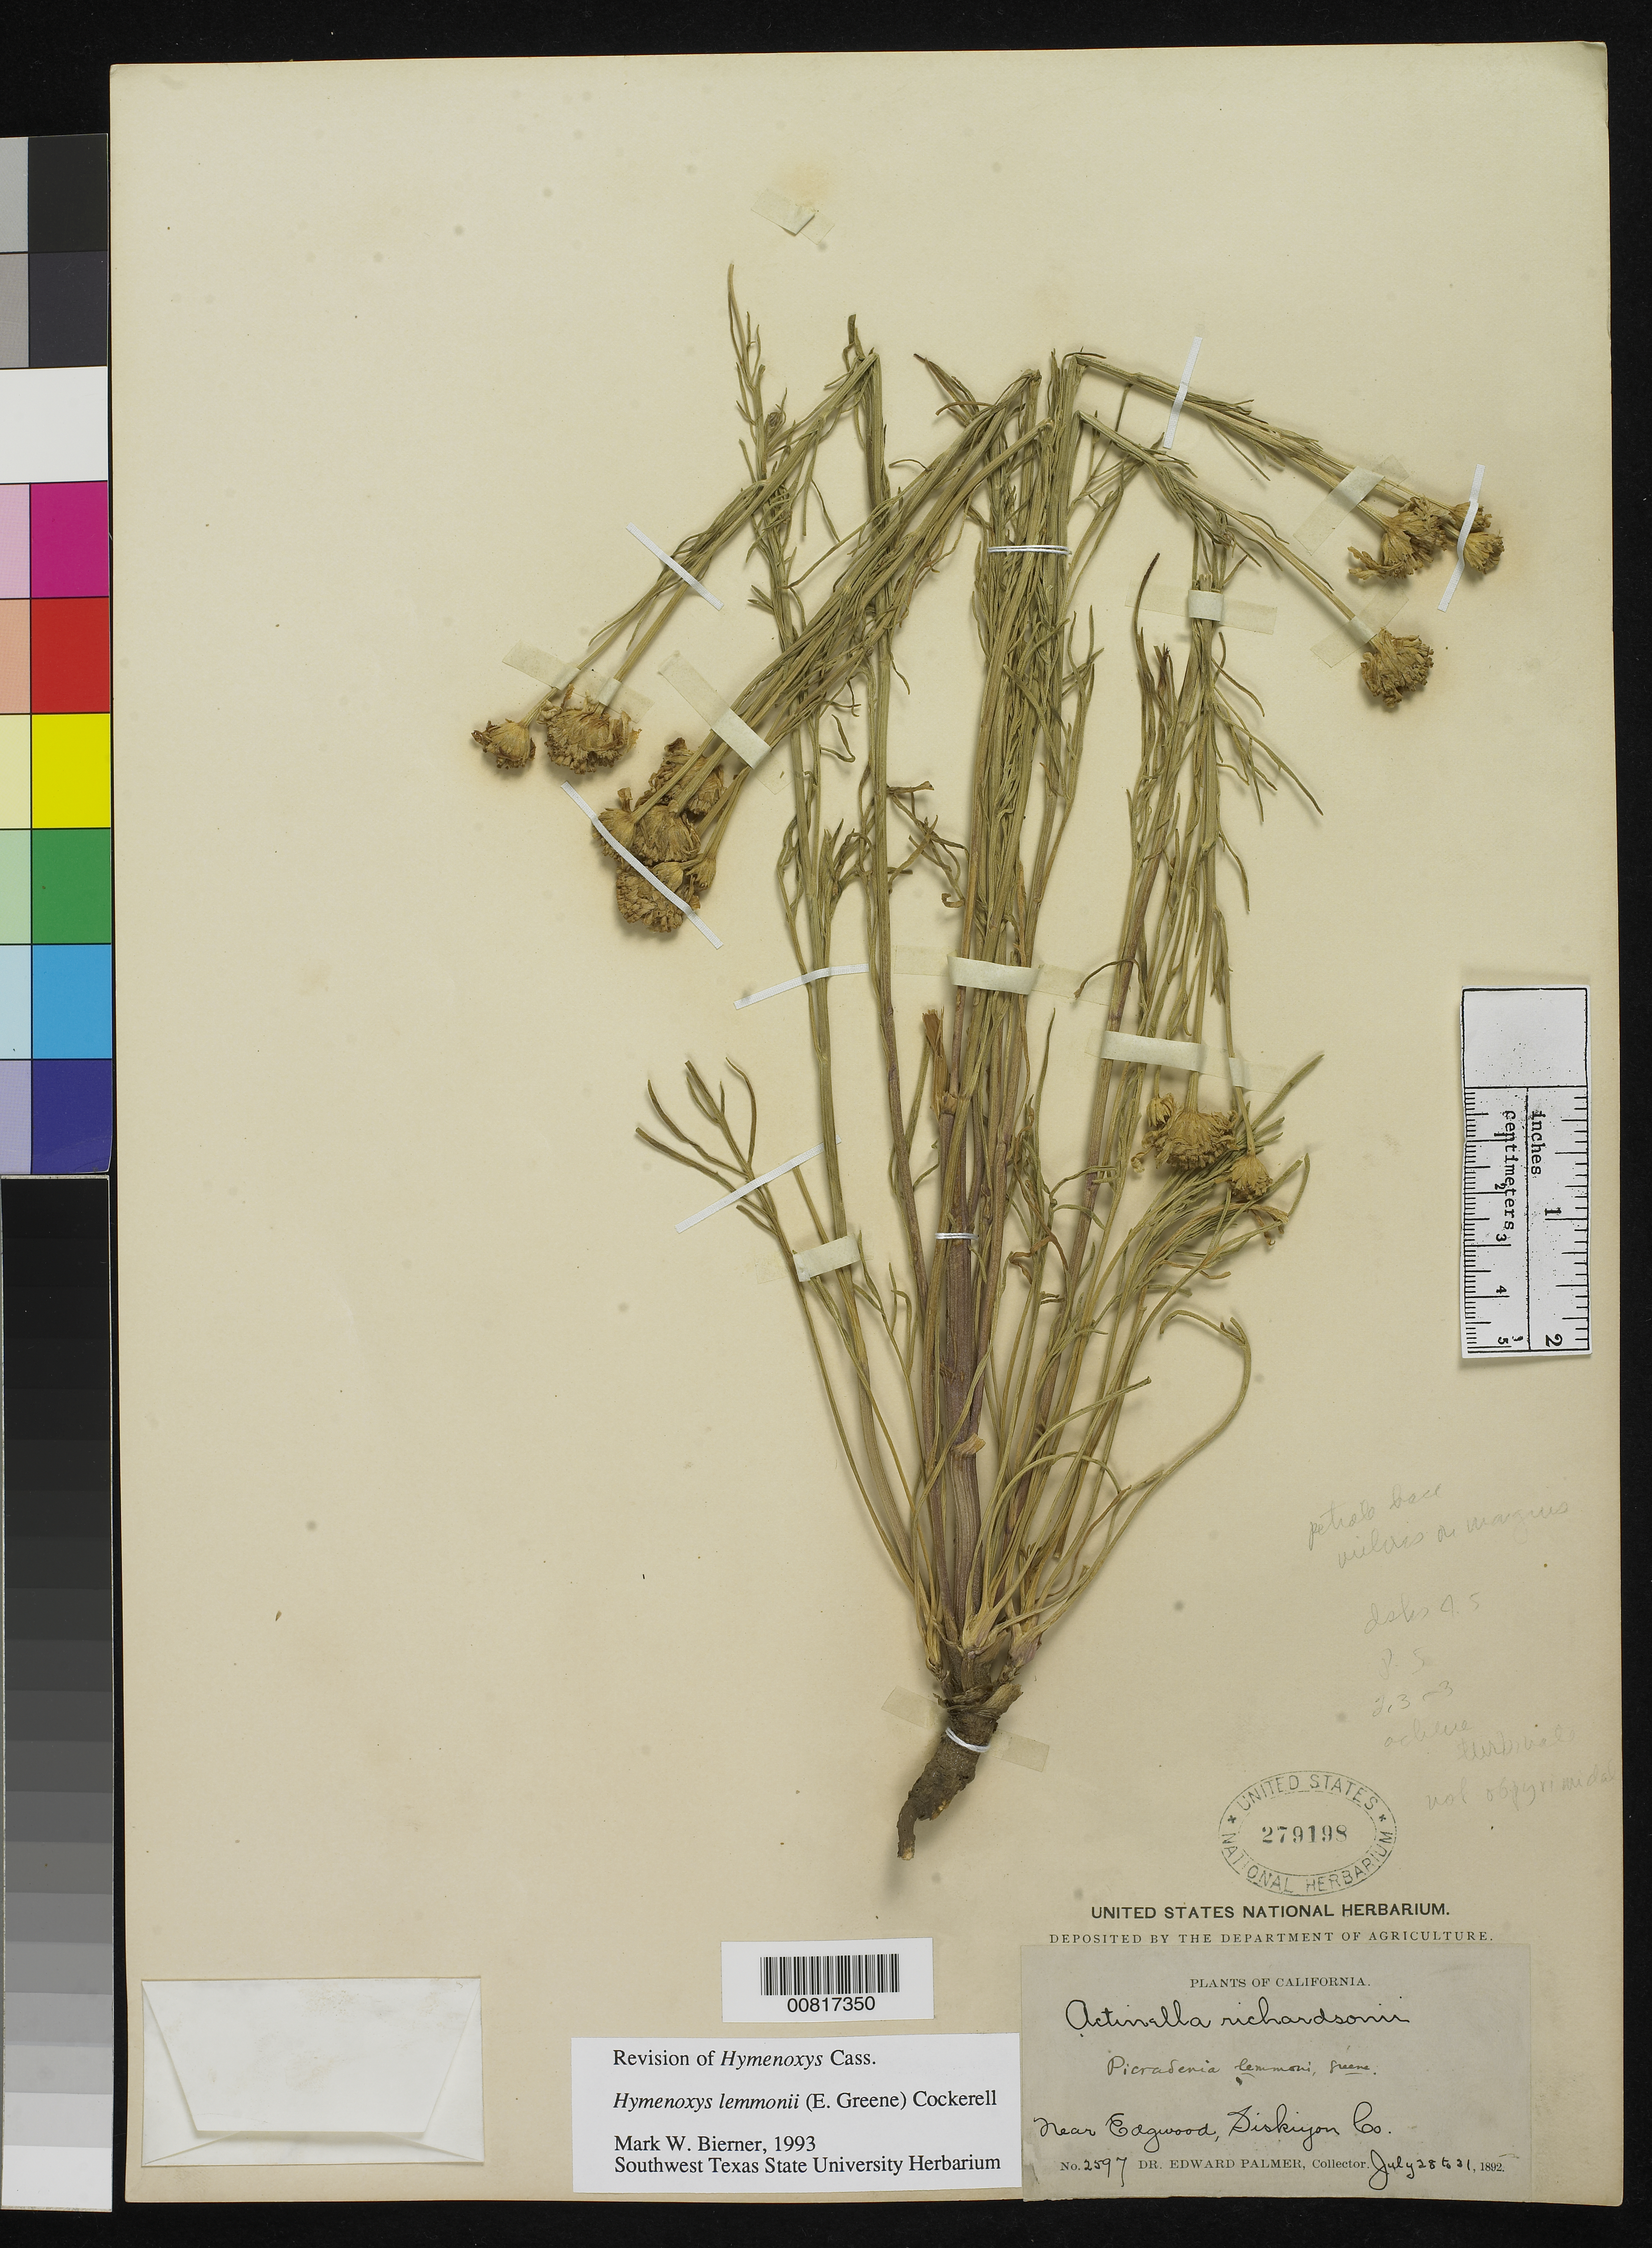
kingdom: Plantae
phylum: Tracheophyta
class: Magnoliopsida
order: Asterales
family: Asteraceae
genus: Hymenoxys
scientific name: Hymenoxys lemmonii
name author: (Greene) Cockerell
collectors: E. Palmer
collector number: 2597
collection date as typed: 28 Jul 1892 to 31 Jul 1892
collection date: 1892-07-28/1892-07-31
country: United States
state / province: California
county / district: Siskiyou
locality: Near Edgwood, Siskiyou County, California.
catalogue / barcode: US 279198